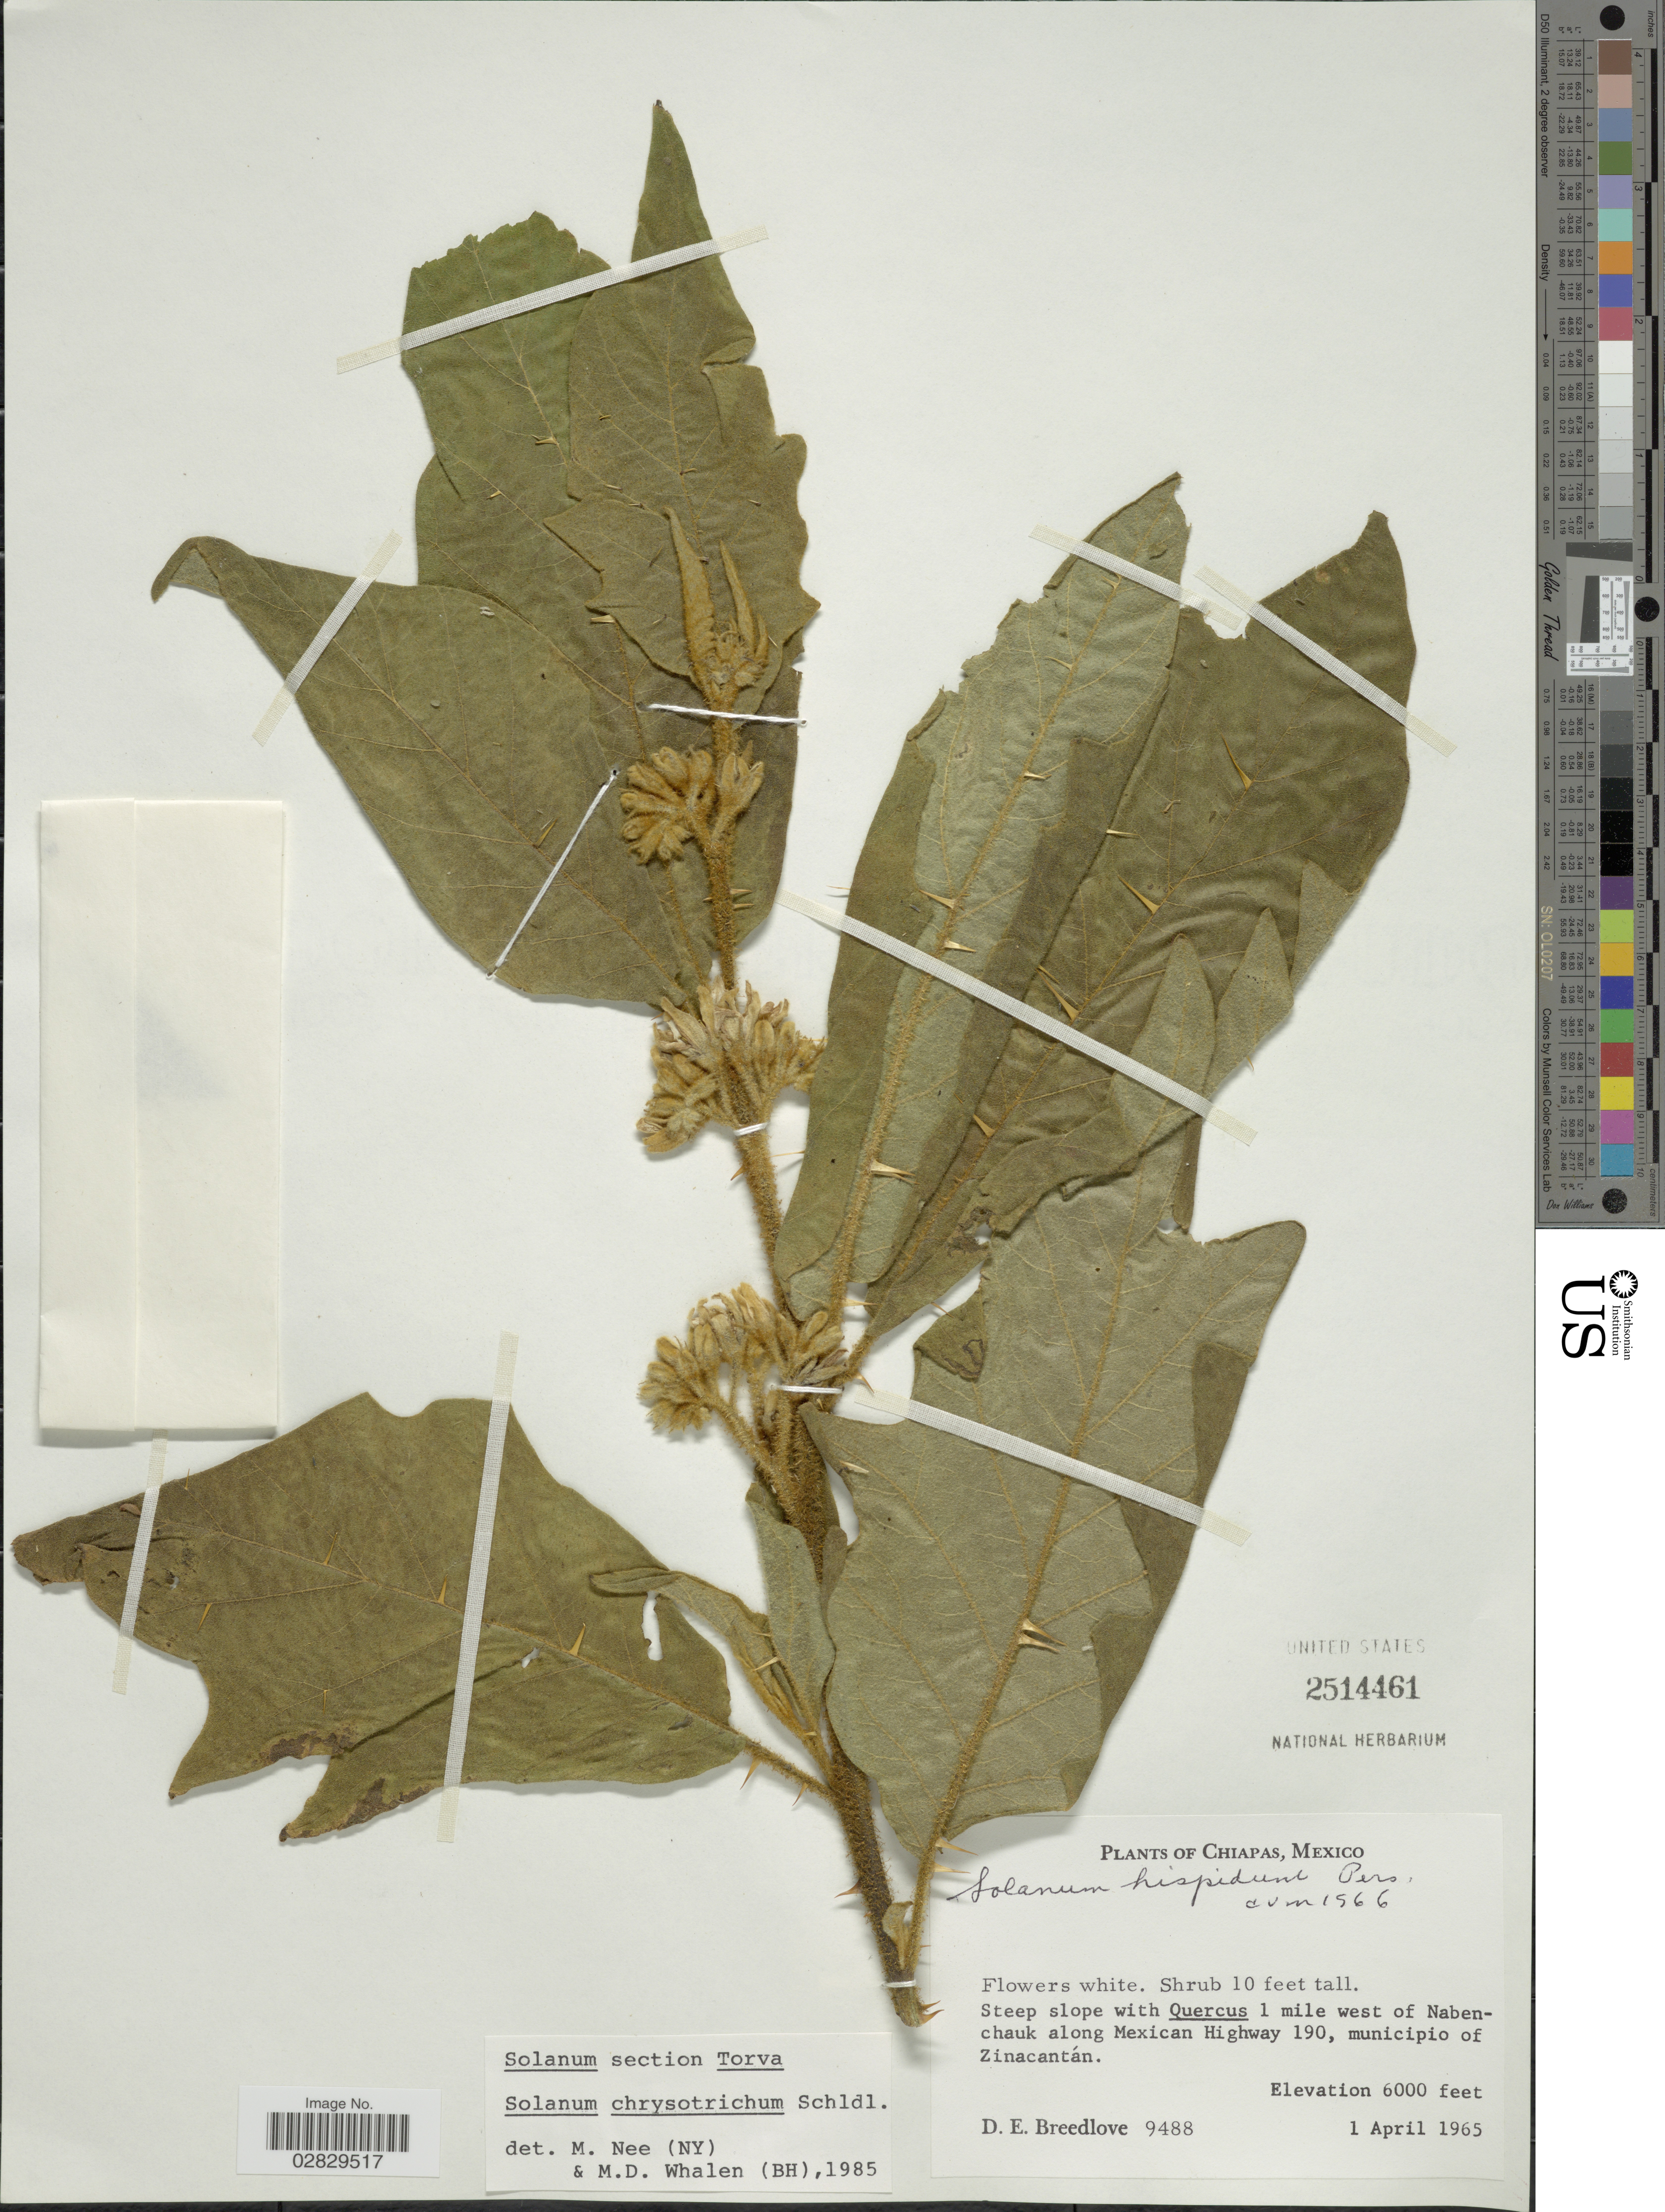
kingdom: Plantae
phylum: Tracheophyta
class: Magnoliopsida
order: Solanales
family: Solanaceae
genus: Solanum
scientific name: Solanum chrysotrichum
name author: Schltdl.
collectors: D. E. Breedlove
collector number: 9488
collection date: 1965-04-01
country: Mexico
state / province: Chiapas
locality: Steep slope with Quercus 1 mile west of Nabenchauk along Mexican Highway 190, municipio of Zinacantán.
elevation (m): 1829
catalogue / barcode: US 2514461